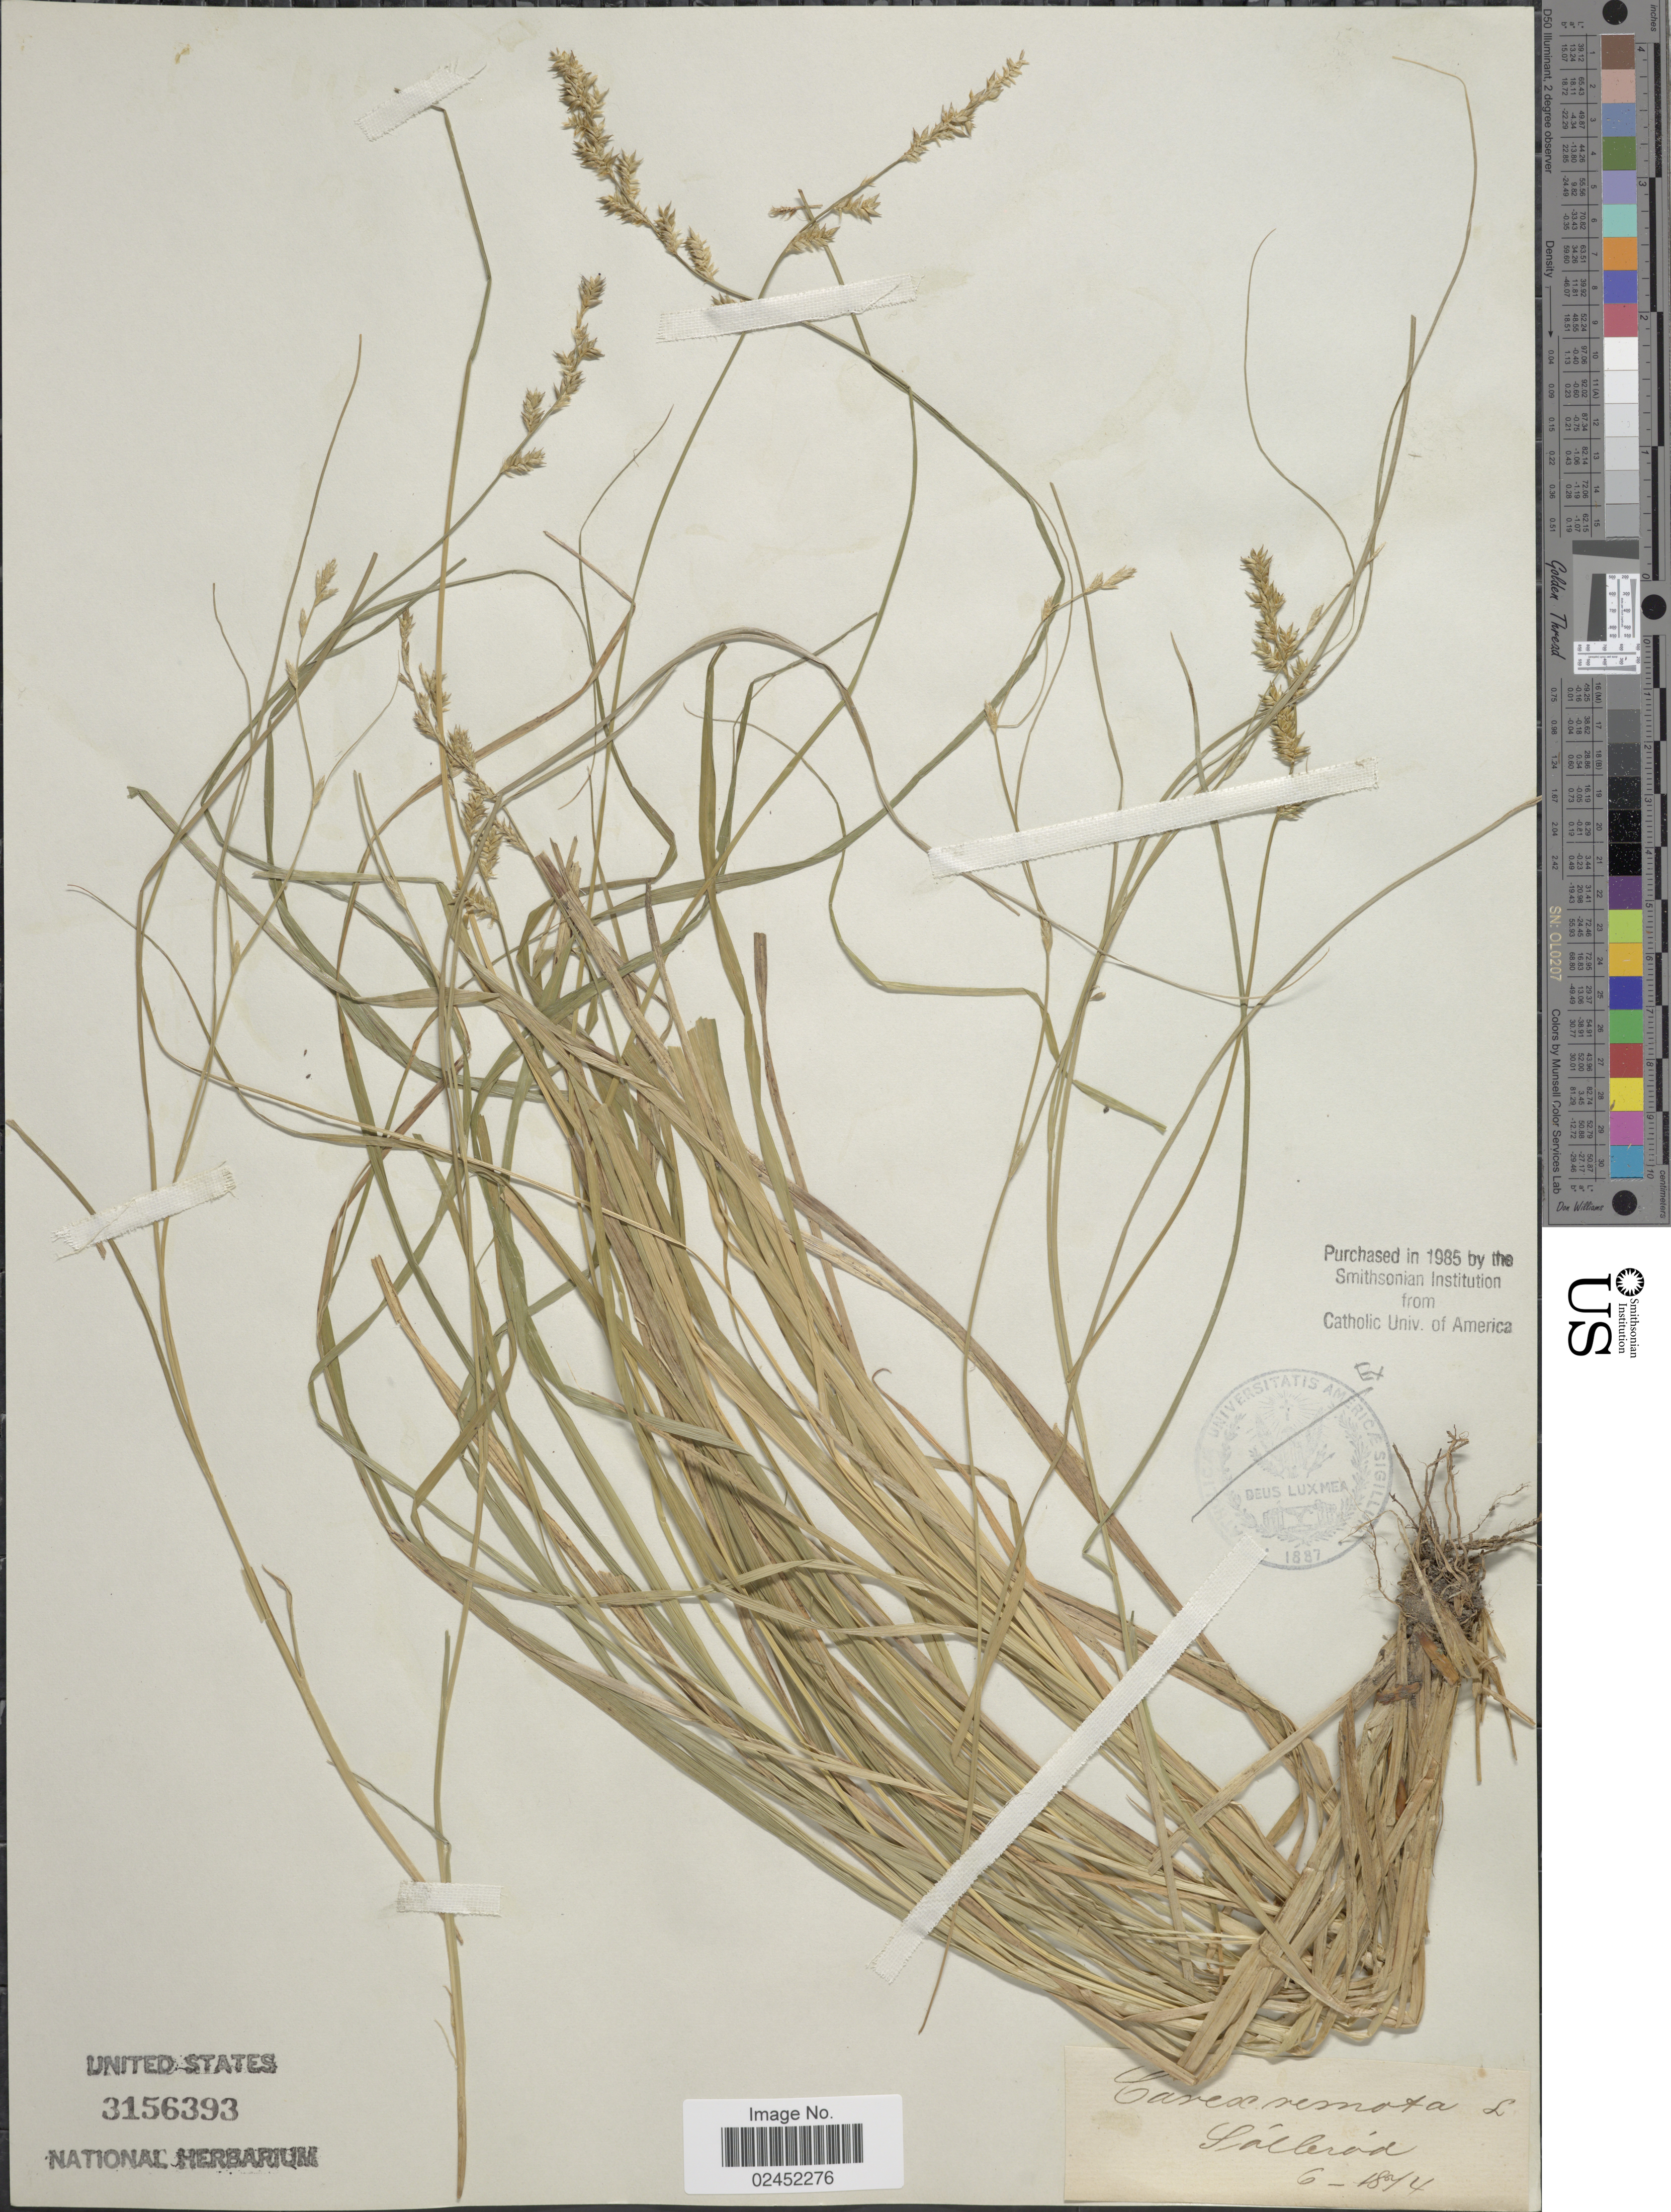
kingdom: Plantae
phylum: Tracheophyta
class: Liliopsida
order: Poales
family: Cyperaceae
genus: Carex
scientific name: Carex remota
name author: L.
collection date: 1874-06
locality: Sallerod [interpreted]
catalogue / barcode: US 3156393